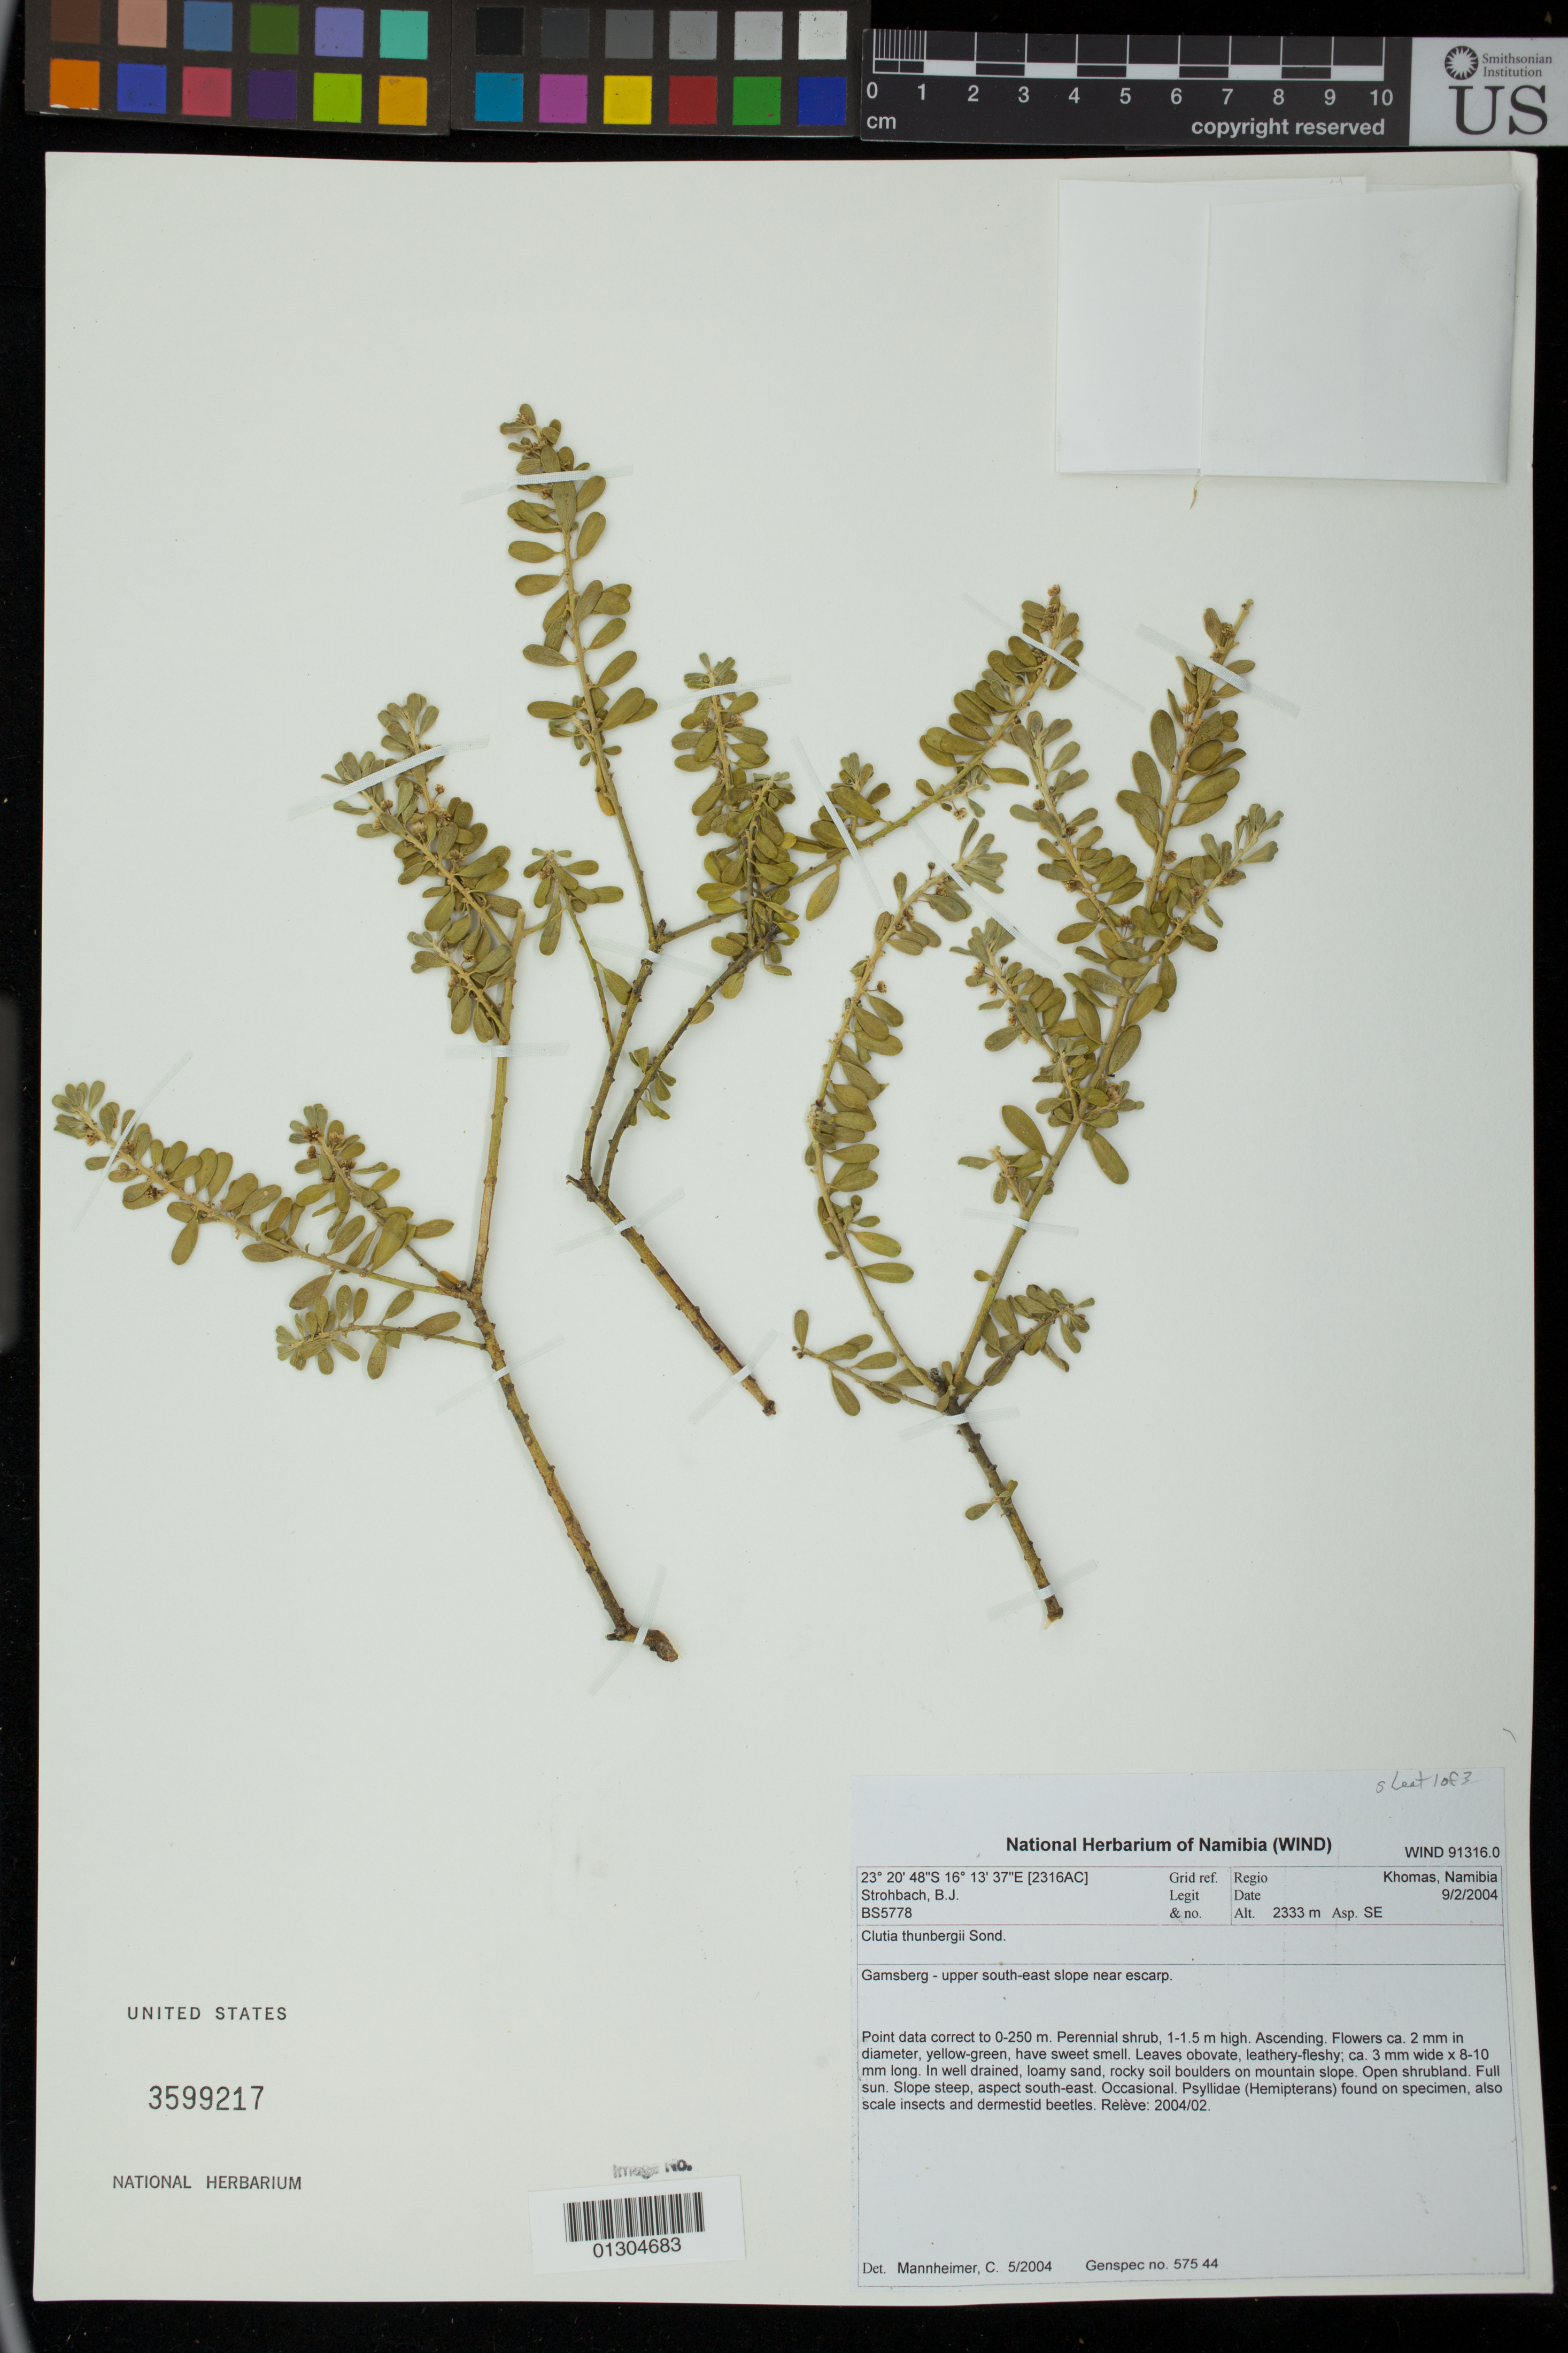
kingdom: Plantae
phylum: Tracheophyta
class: Magnoliopsida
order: Malpighiales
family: Peraceae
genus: Clutia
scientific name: Clutia thunbergii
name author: Sond.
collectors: B. Strohbach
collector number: BS5778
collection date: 2004-02-09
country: Namibia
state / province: Khomas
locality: Gamsberg - upper south-east slope near escarp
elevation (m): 2333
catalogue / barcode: US 3599217